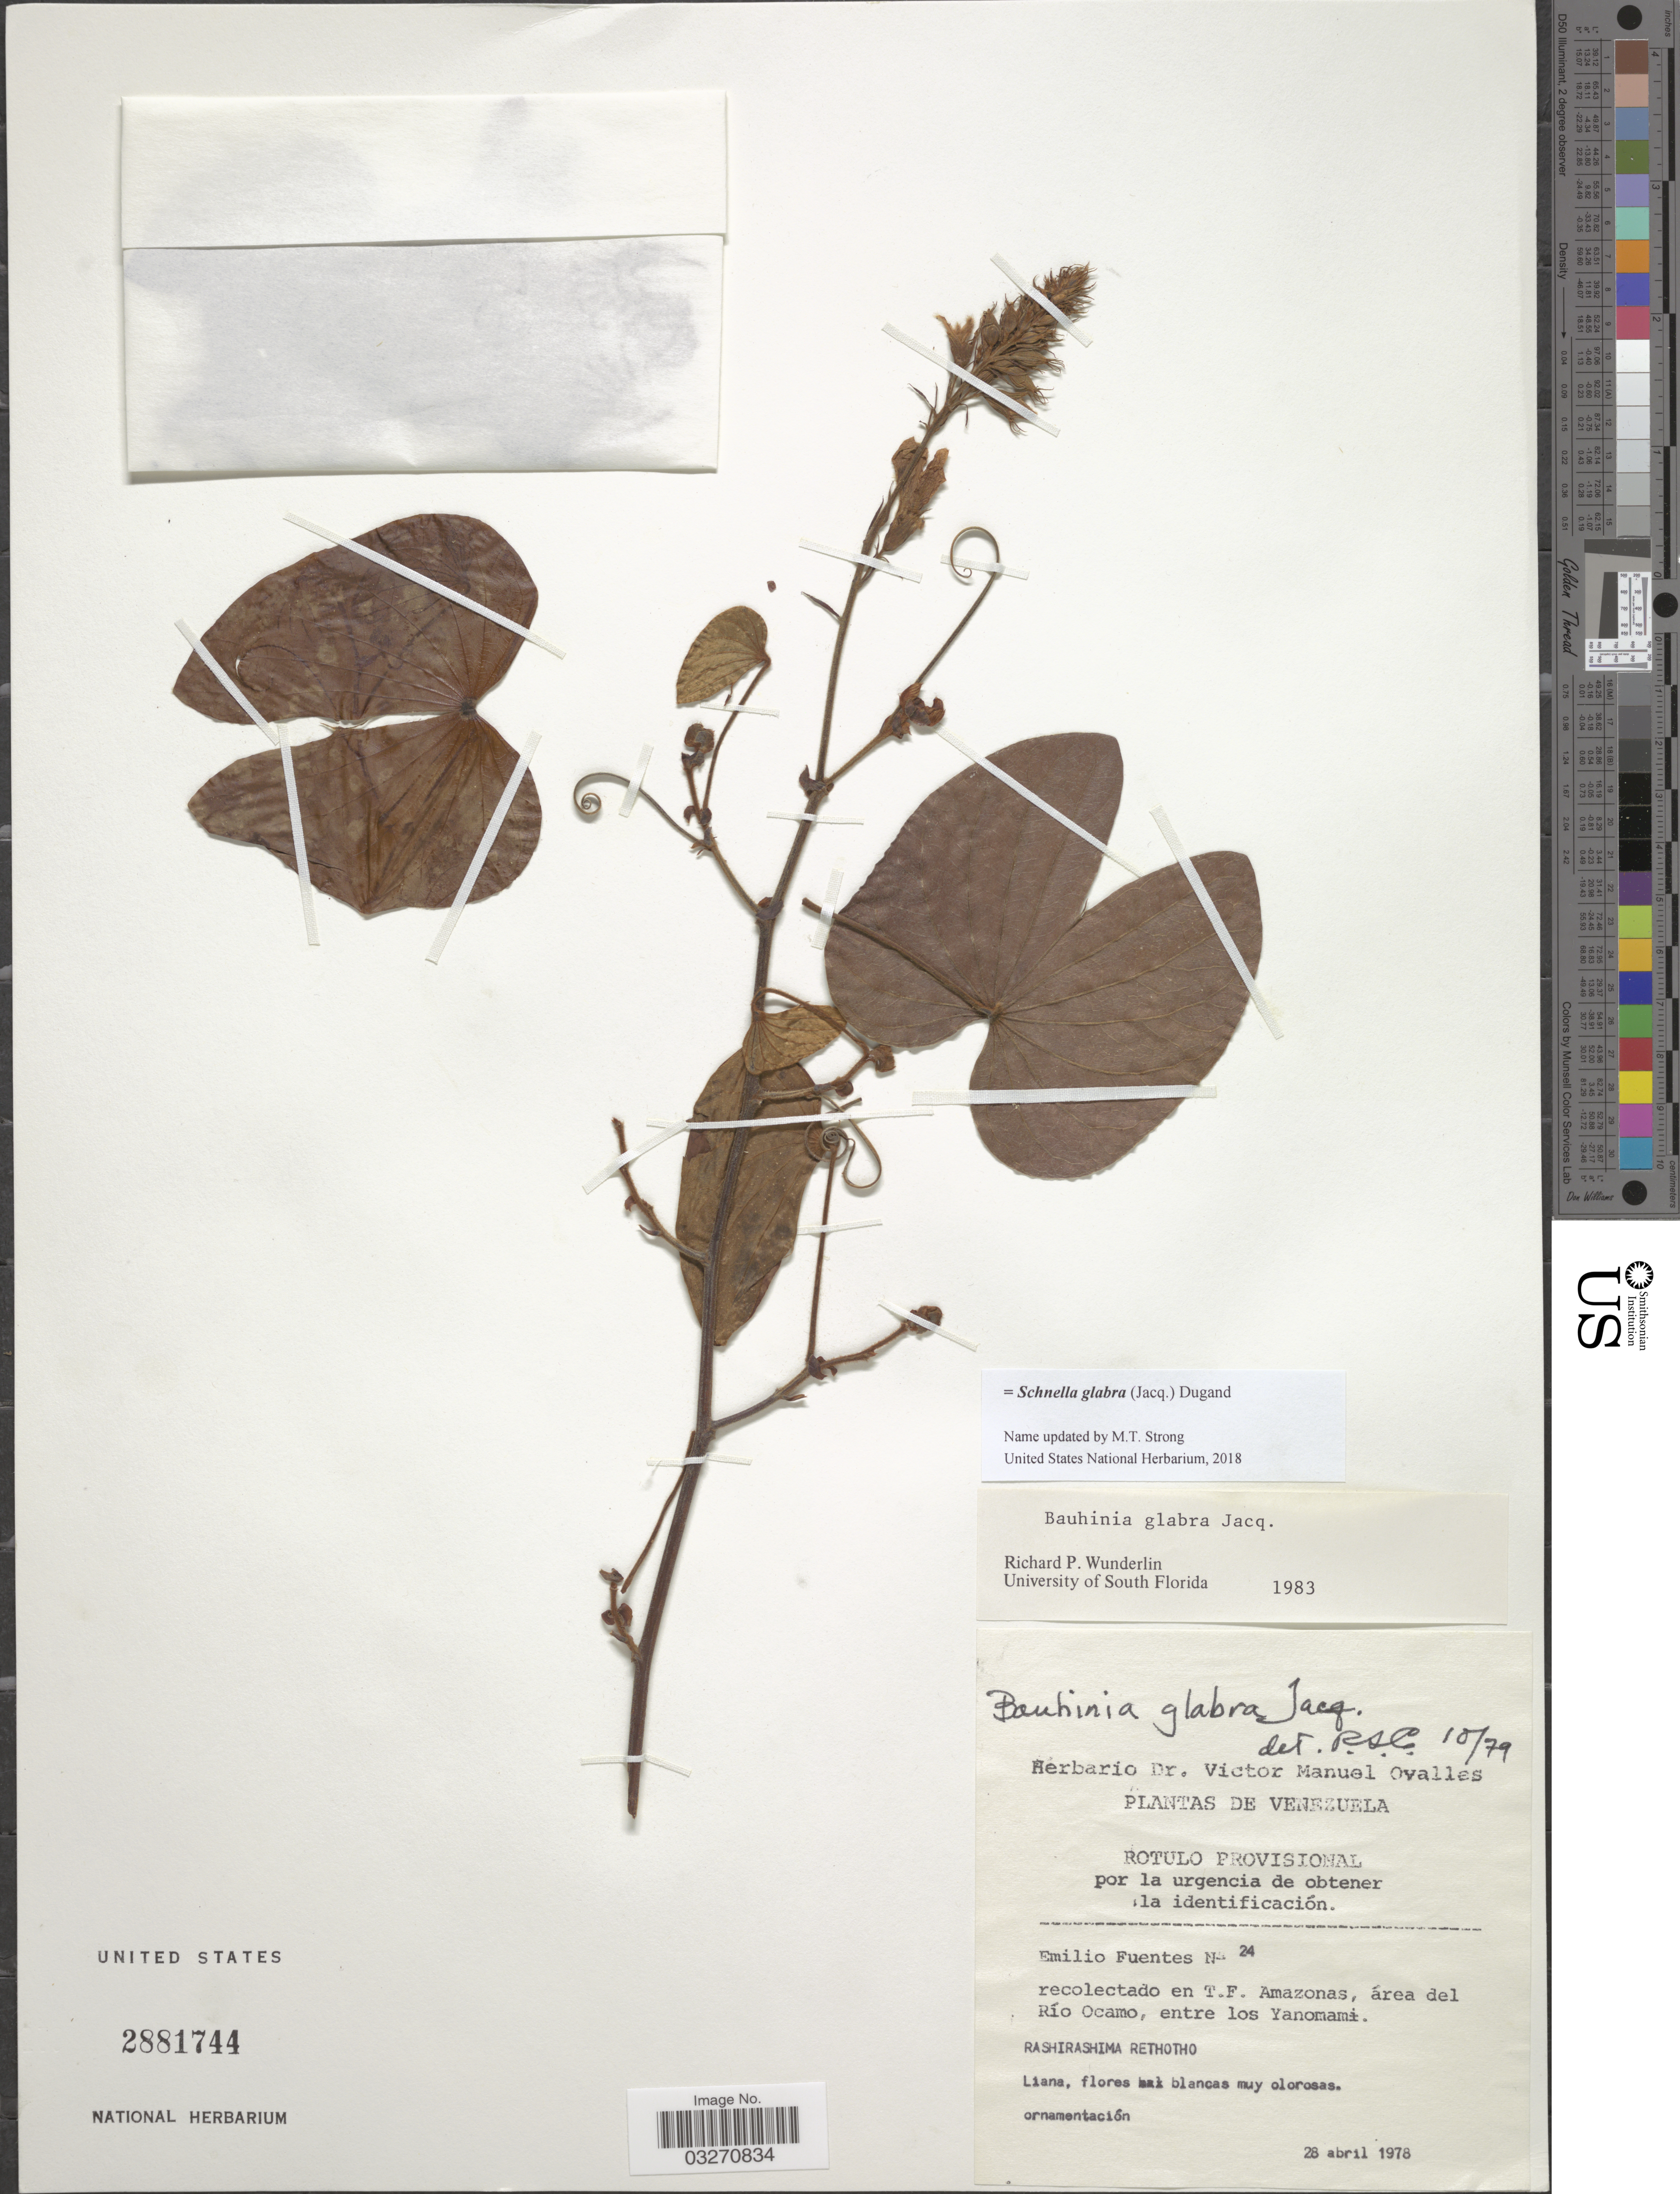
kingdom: Plantae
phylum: Tracheophyta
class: Magnoliopsida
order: Fabales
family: Fabaceae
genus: Schnella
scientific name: Schnella glabra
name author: (Jacq.) Dugand G.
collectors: E. Fuentes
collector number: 24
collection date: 1978-04-28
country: Venezuela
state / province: Amazonas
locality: T. F. Amazonas, área del Río Ocamo, entre los Yanomami.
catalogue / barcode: US 2881744